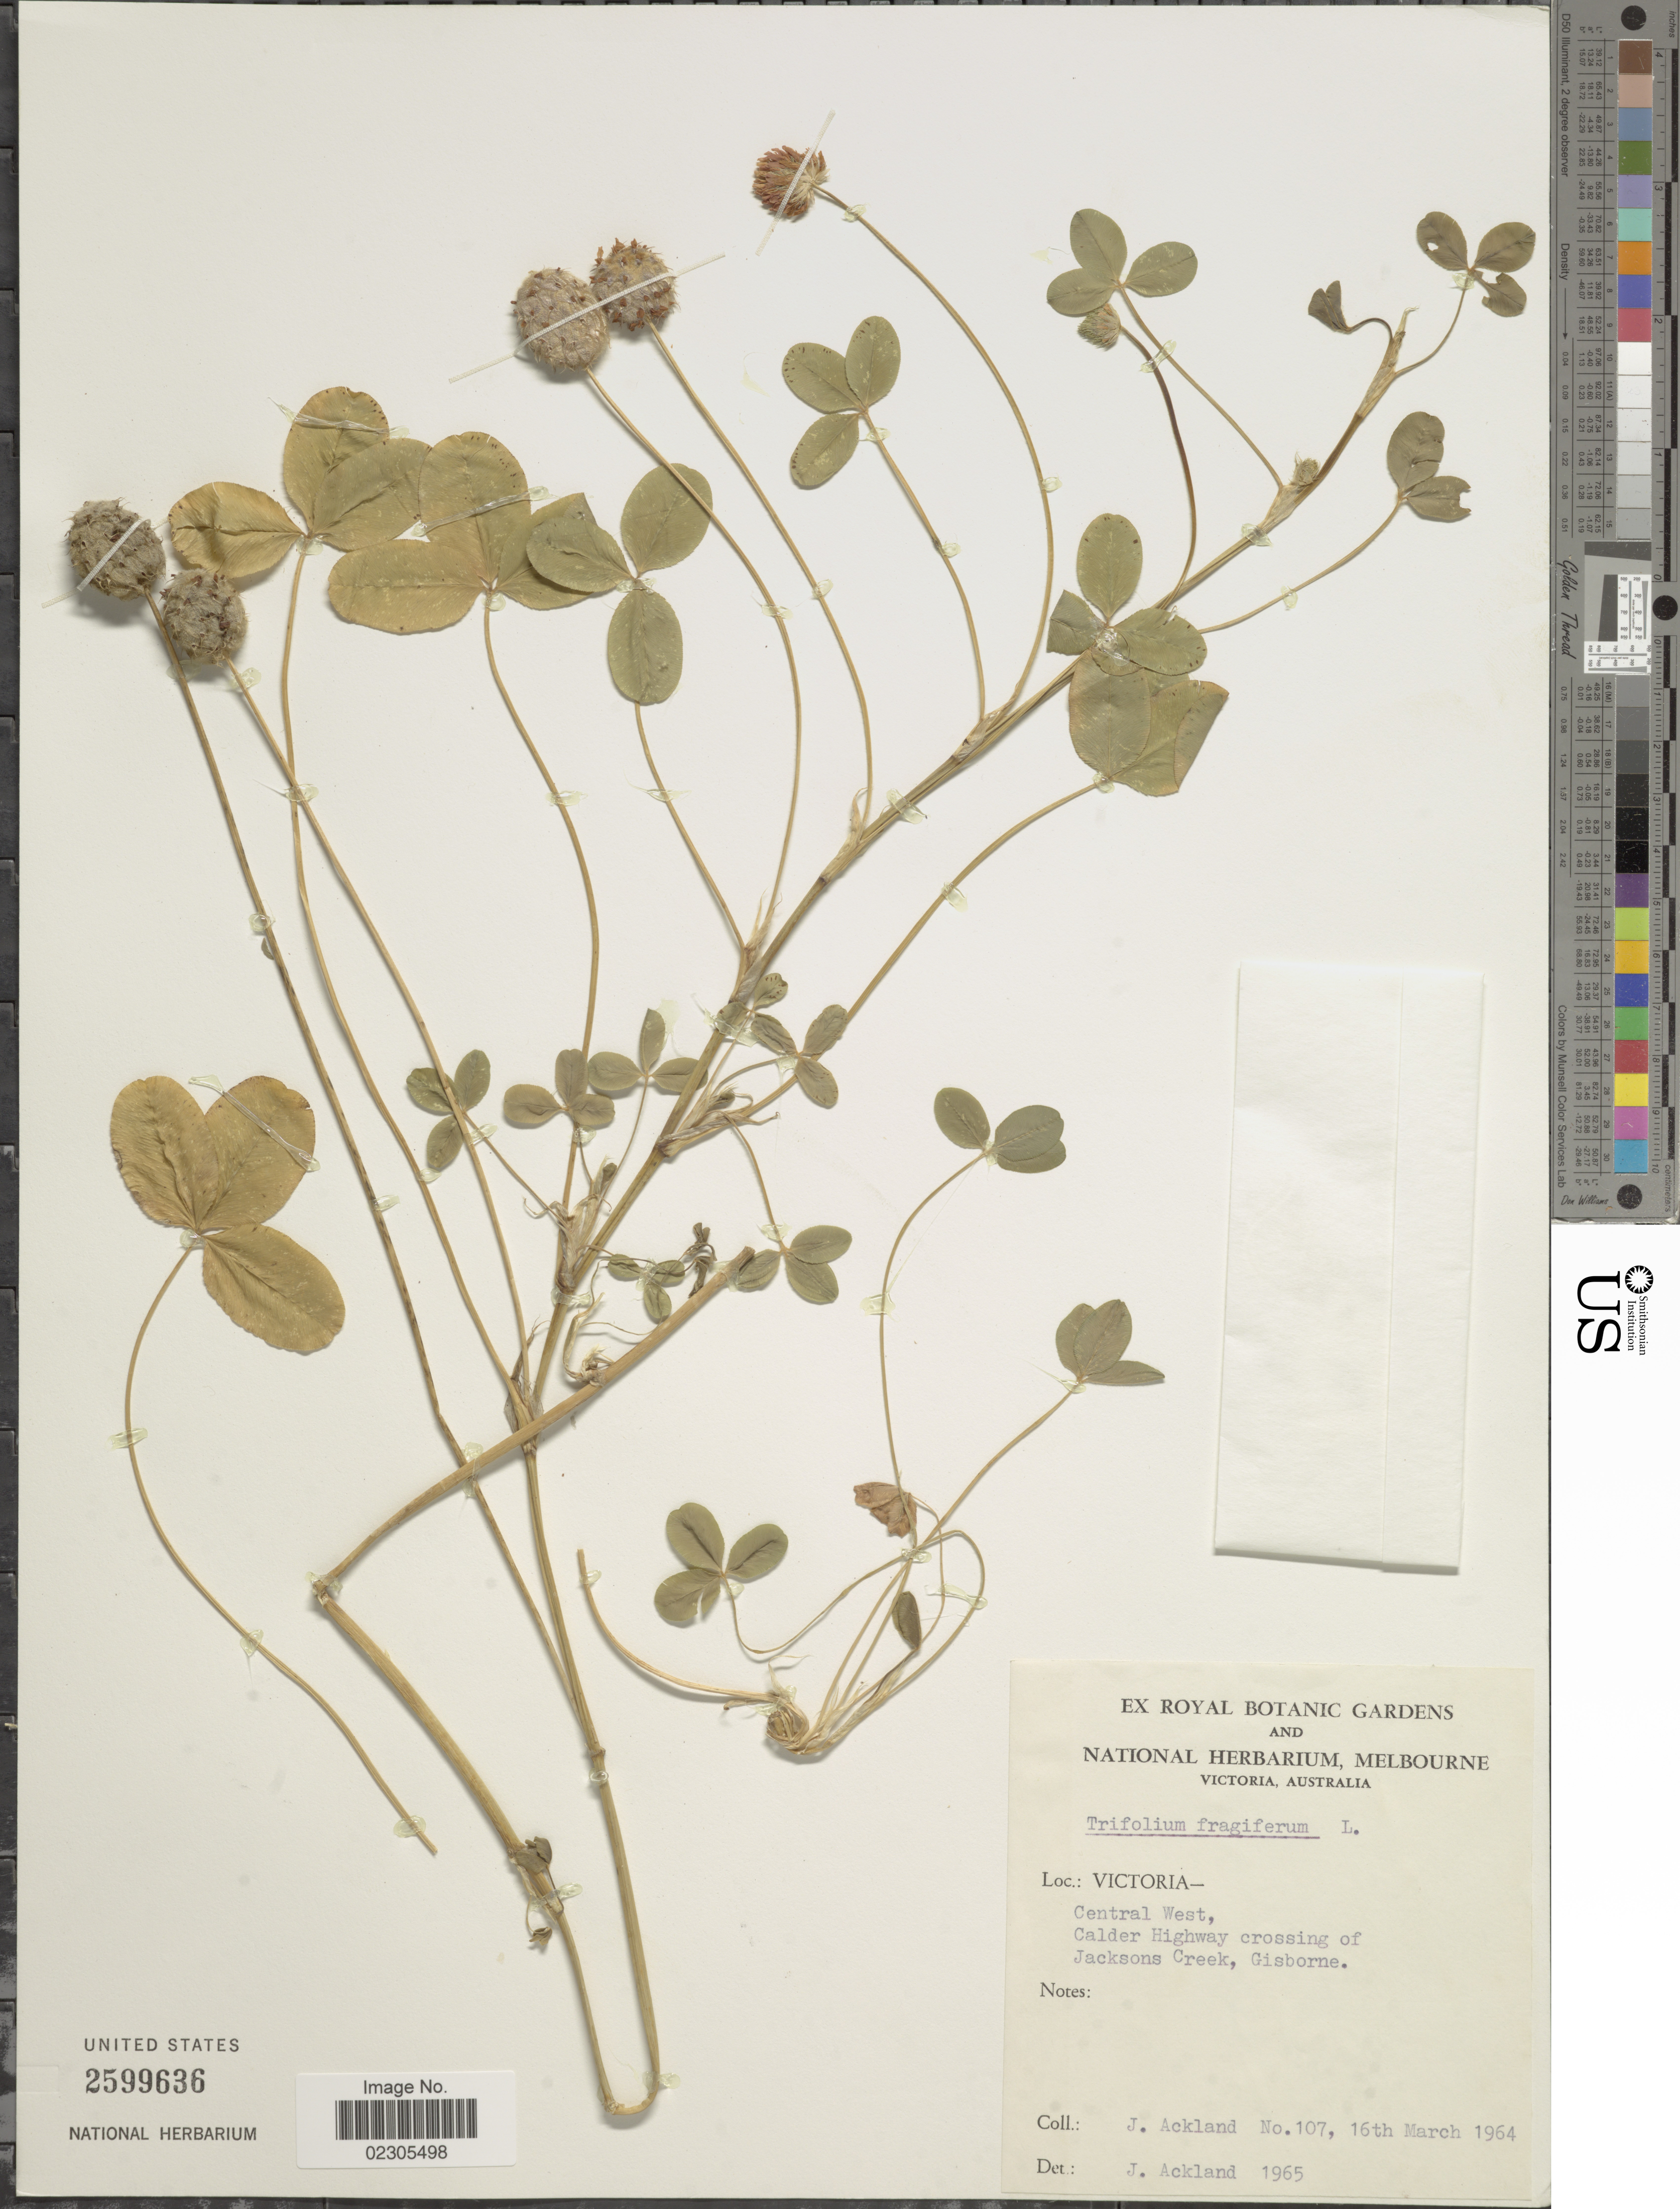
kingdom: Plantae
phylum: Tracheophyta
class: Magnoliopsida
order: Fabales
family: Fabaceae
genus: Trifolium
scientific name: Trifolium fragiferum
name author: L.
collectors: J. J. Ackland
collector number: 107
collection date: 1964-03-16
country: New Zealand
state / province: Gisborne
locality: Victoria, Central West, Calder Highway crossing of Jacksons Creek, Gisborne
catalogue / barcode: US 2599636